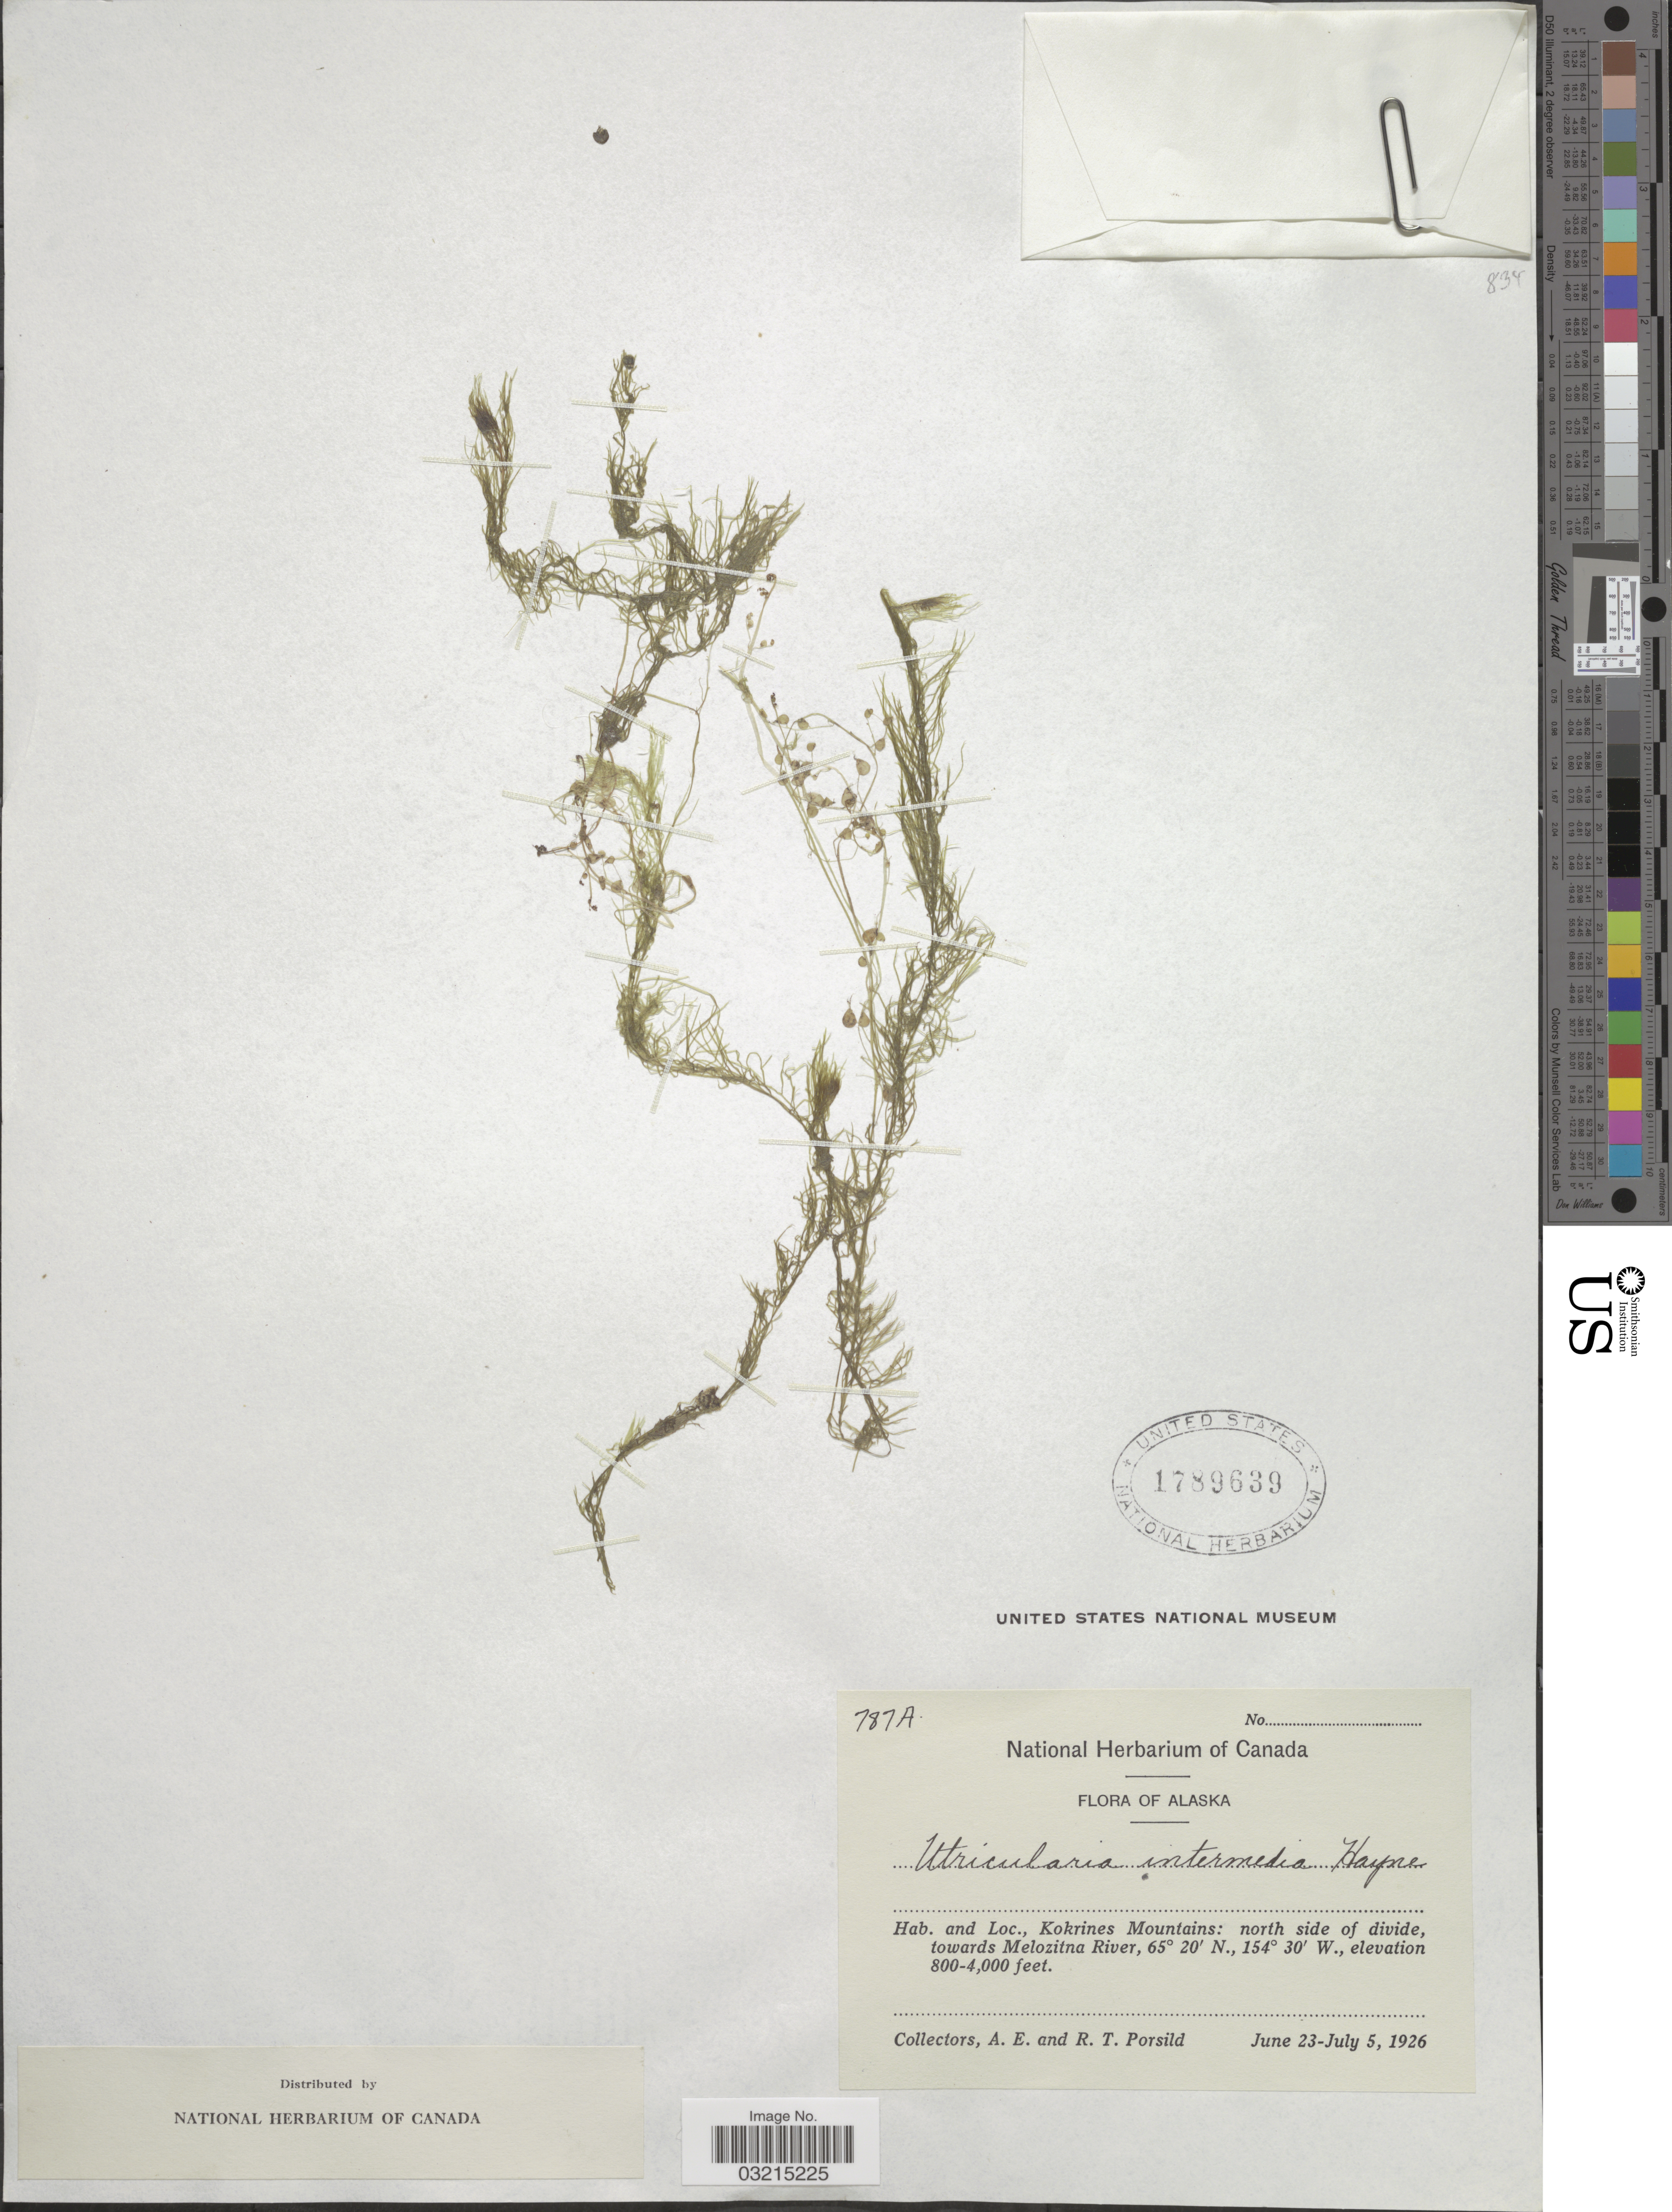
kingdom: Plantae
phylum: Tracheophyta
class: Magnoliopsida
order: Lamiales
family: Lentibulariaceae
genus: Utricularia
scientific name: Utricularia intermedia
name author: Hayne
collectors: A. E. Porsild & R. T. Porsild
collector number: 787A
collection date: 1926-06-23/1926-07-05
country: United States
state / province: Alaska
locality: Kokrines Mountains: north side of divide, towards Melozitna River.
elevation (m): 244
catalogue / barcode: US 1789639